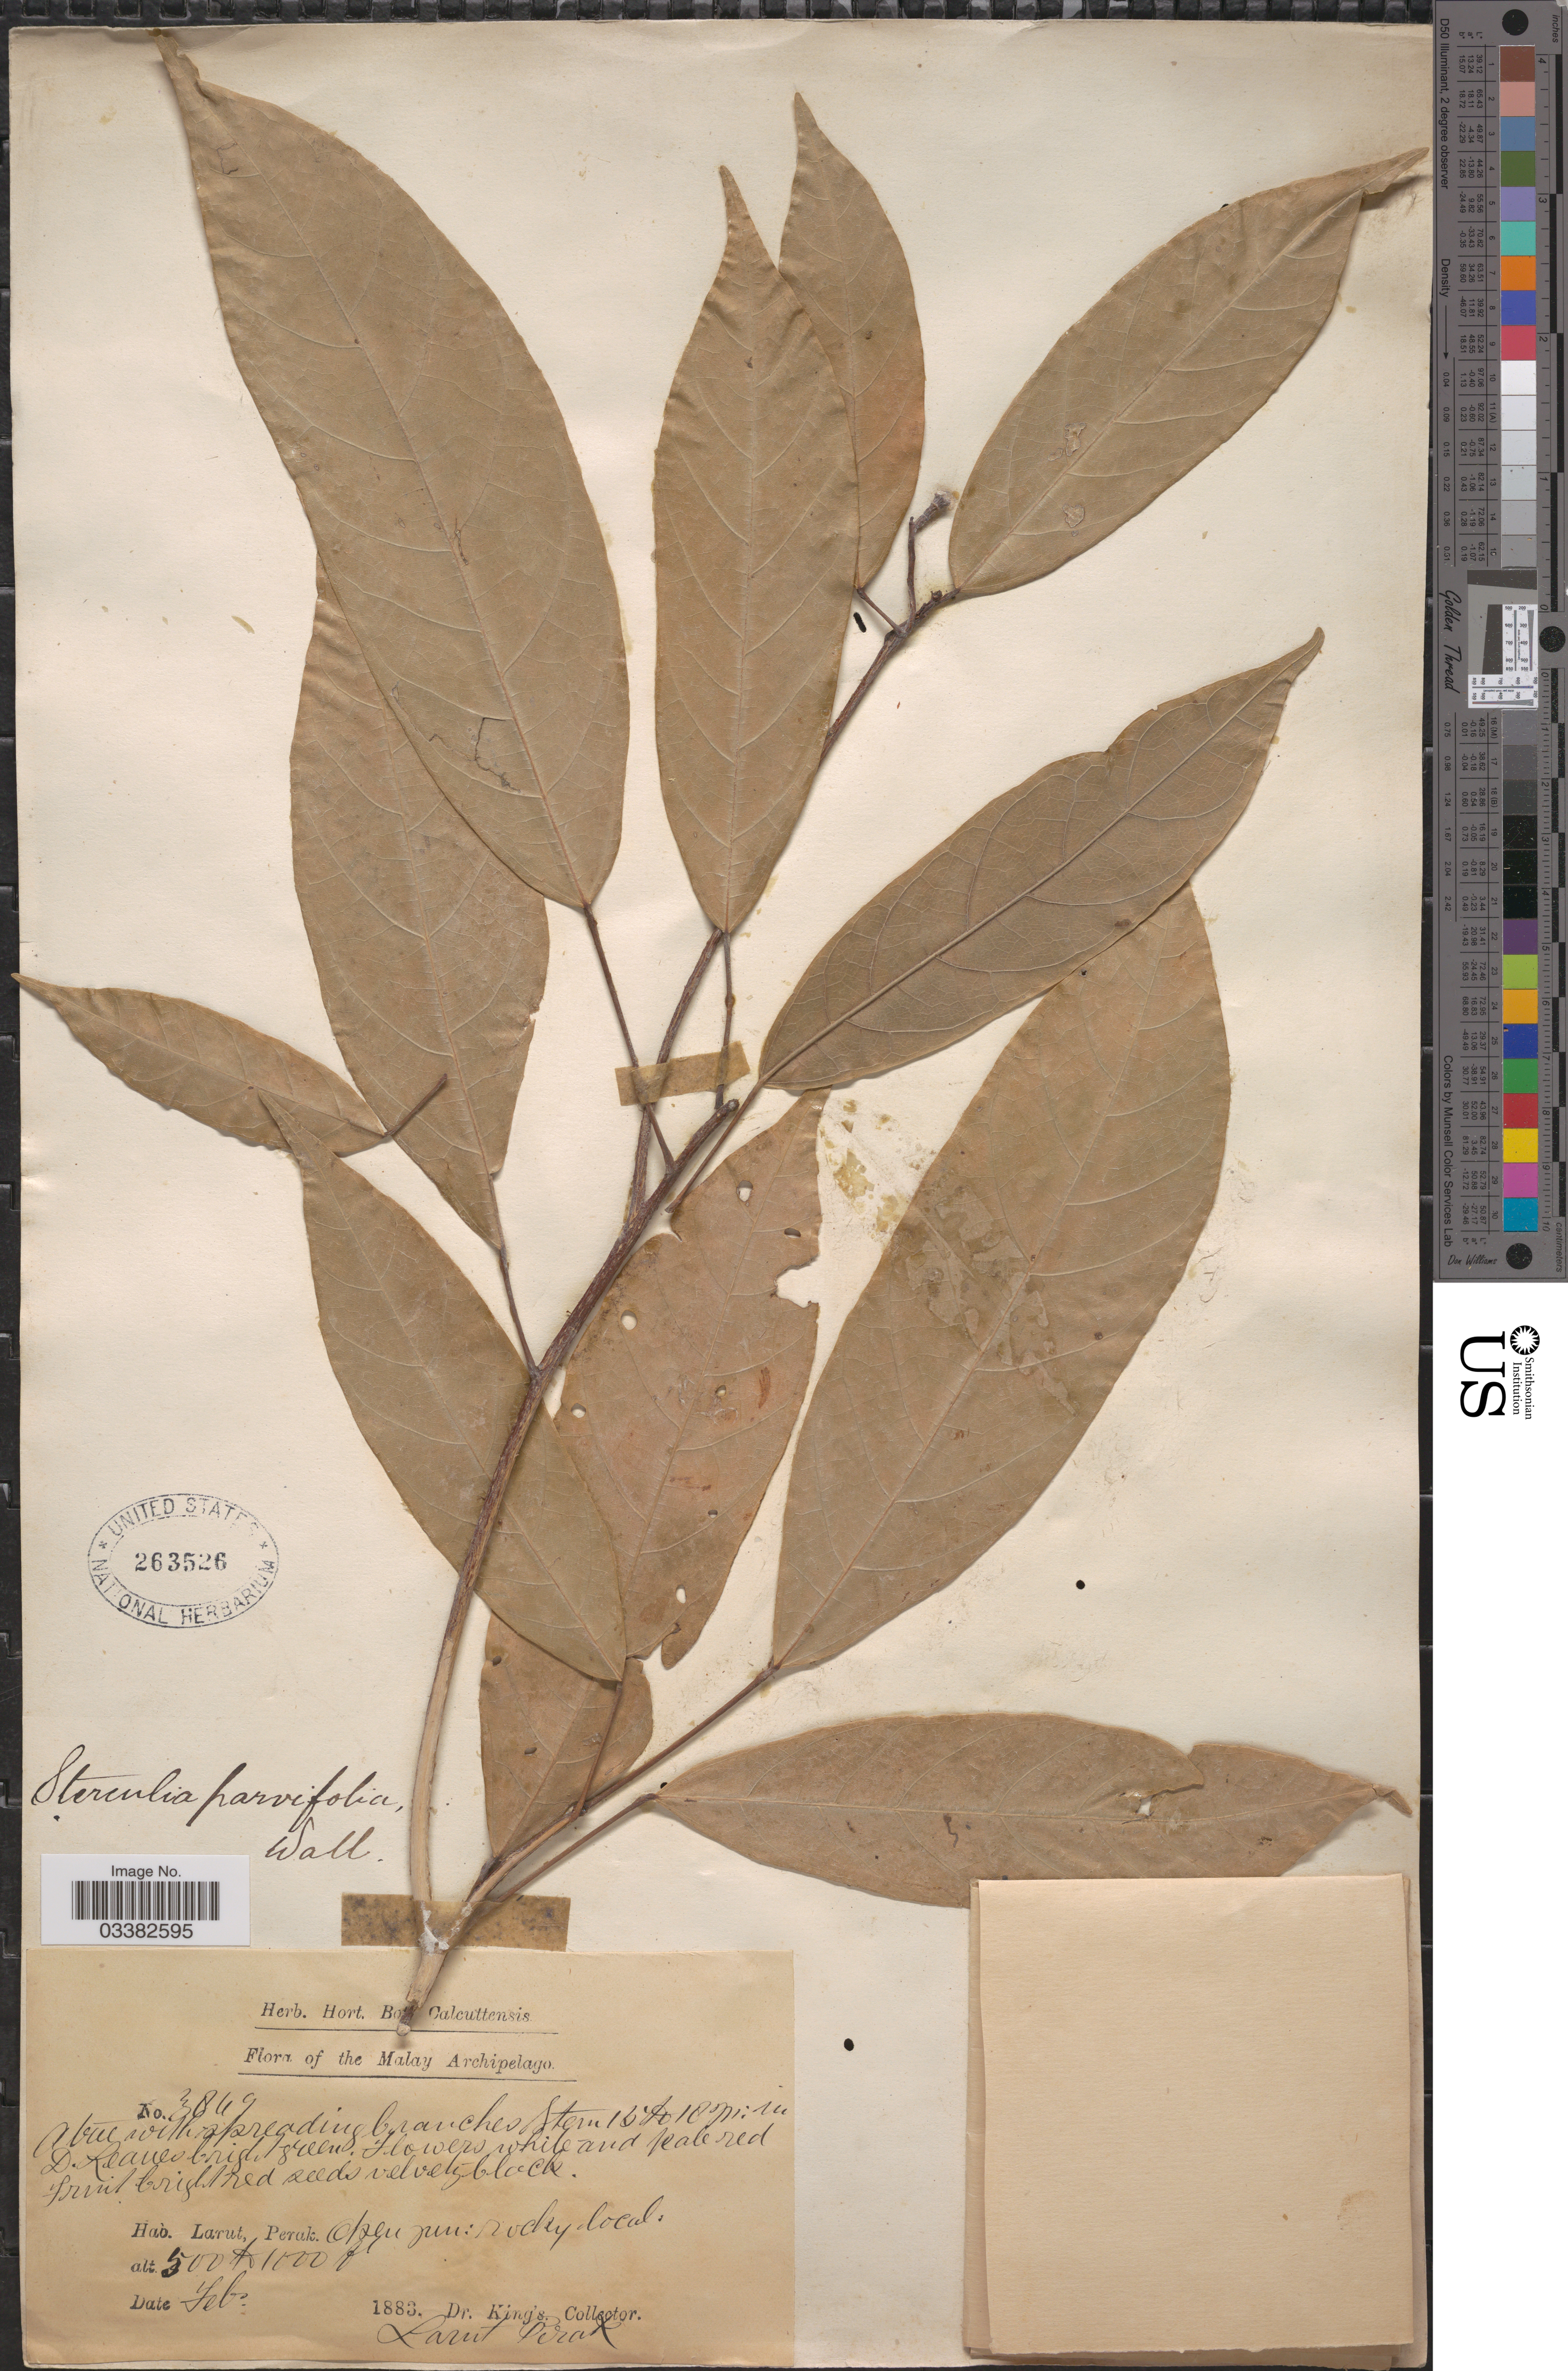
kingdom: Plantae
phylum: Tracheophyta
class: Magnoliopsida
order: Malvales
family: Malvaceae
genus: Sterculia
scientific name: Sterculia parvifolia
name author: Wall.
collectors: Dr. King's collector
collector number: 3849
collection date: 1883-02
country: Malaysia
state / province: Perak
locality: The Malay Archipelago. Larut. Larut Perak.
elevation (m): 152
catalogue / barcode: US 263526